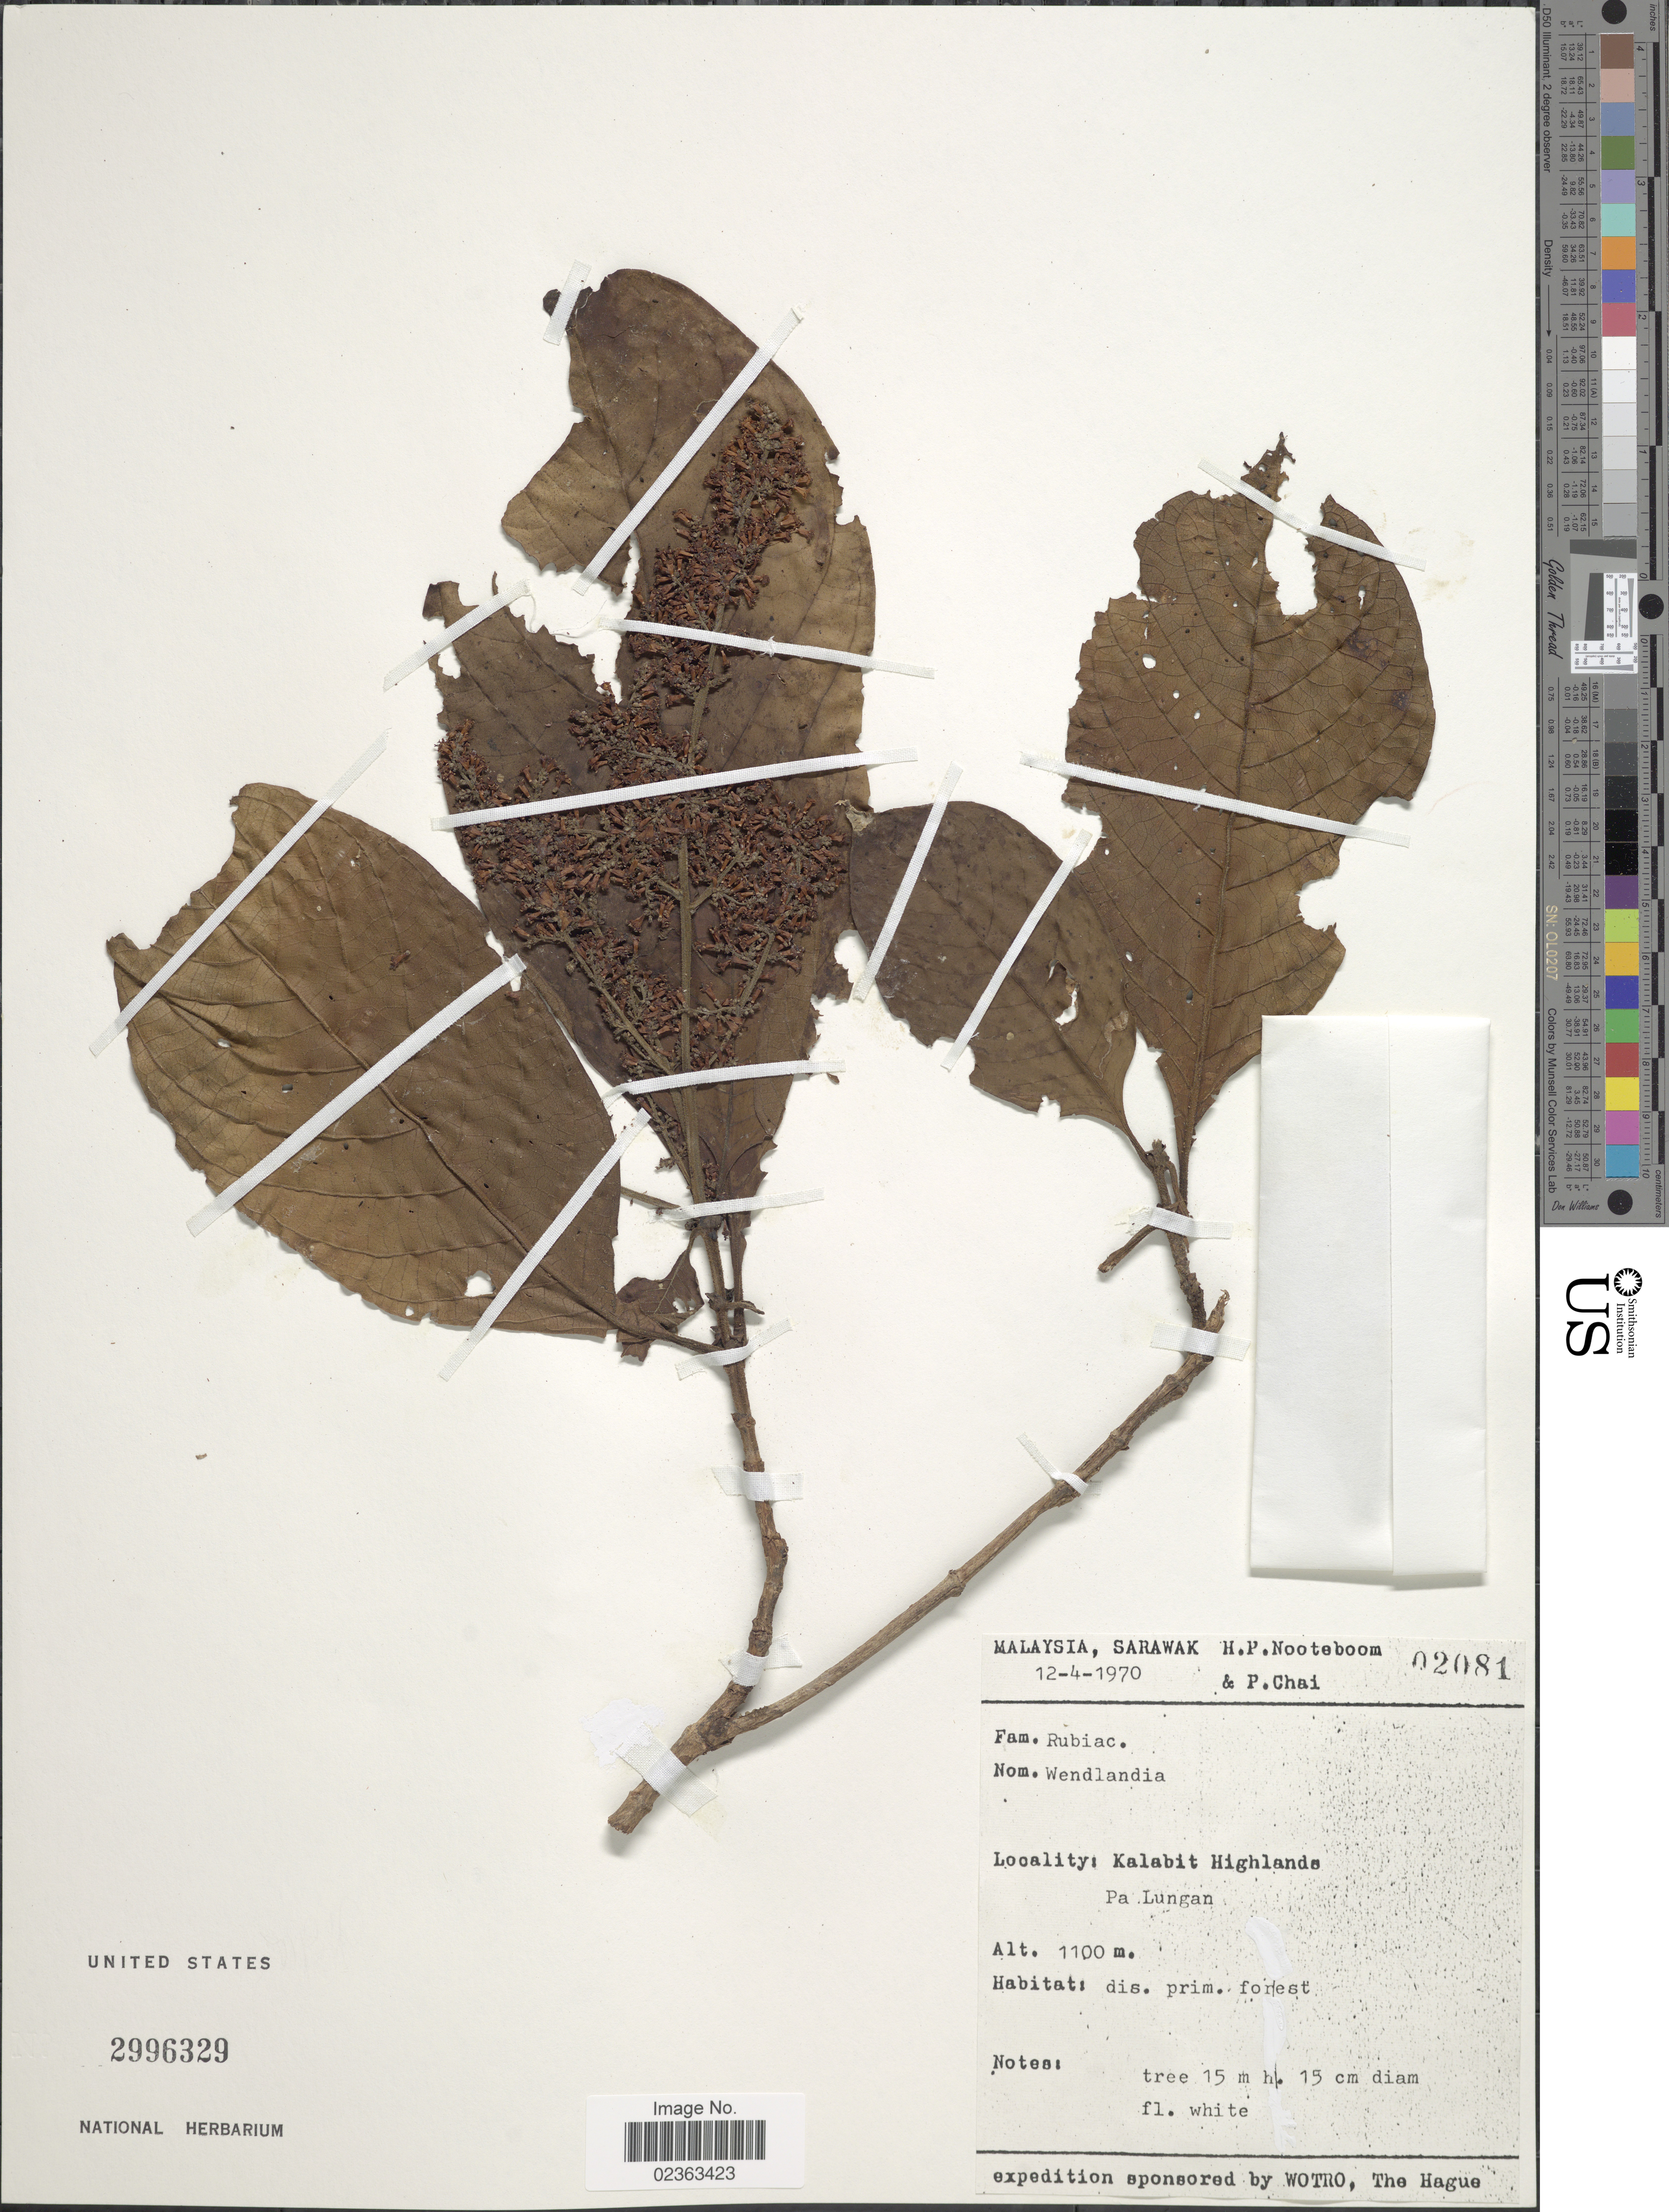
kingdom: Plantae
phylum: Tracheophyta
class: Magnoliopsida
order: Gentianales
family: Rubiaceae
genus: Wendlandia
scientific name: Wendlandia sp.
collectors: H. P. Nooteboom & P. Chai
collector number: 02081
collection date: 1970-04-12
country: Malaysia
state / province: Sarawak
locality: Kalabit Highlands, Pa Lungan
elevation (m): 1100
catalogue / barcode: US 2996329